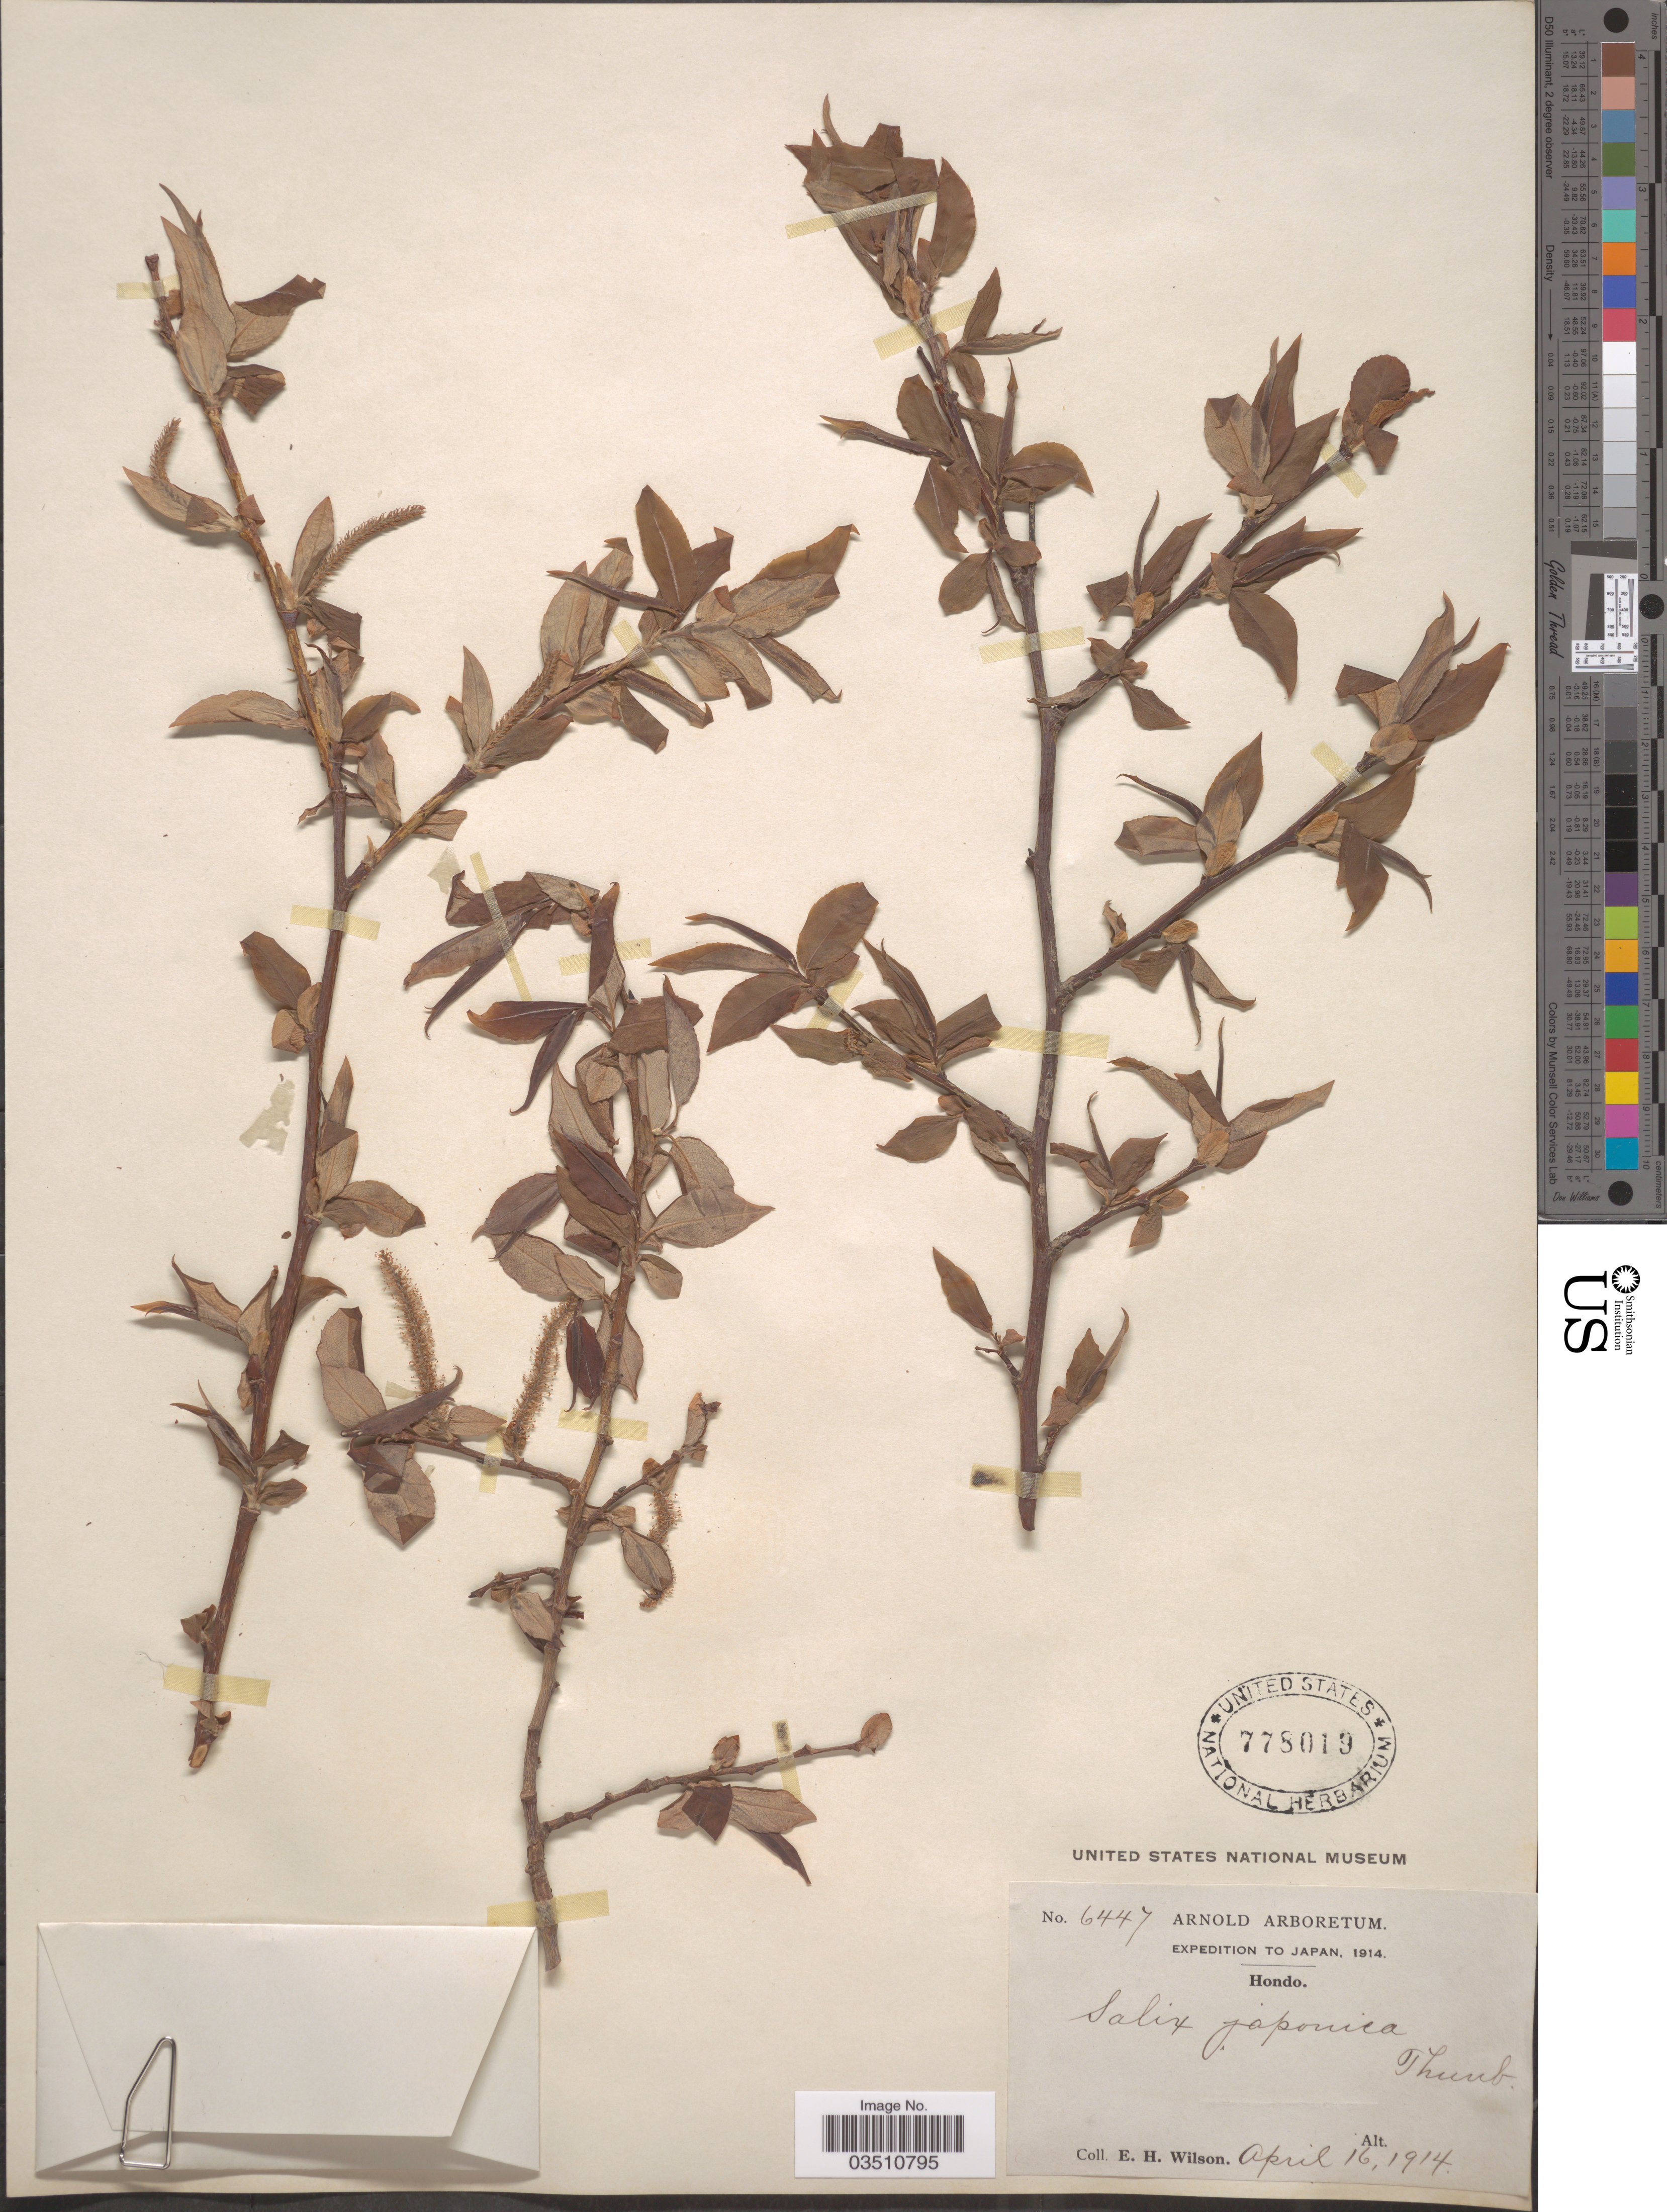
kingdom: Plantae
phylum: Tracheophyta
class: Magnoliopsida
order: Malpighiales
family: Salicaceae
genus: Salix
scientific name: Salix japonica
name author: Thunb.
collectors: E. Wilson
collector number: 6447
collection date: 1914-04-16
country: Japan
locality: Hondo.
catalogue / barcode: US 778019